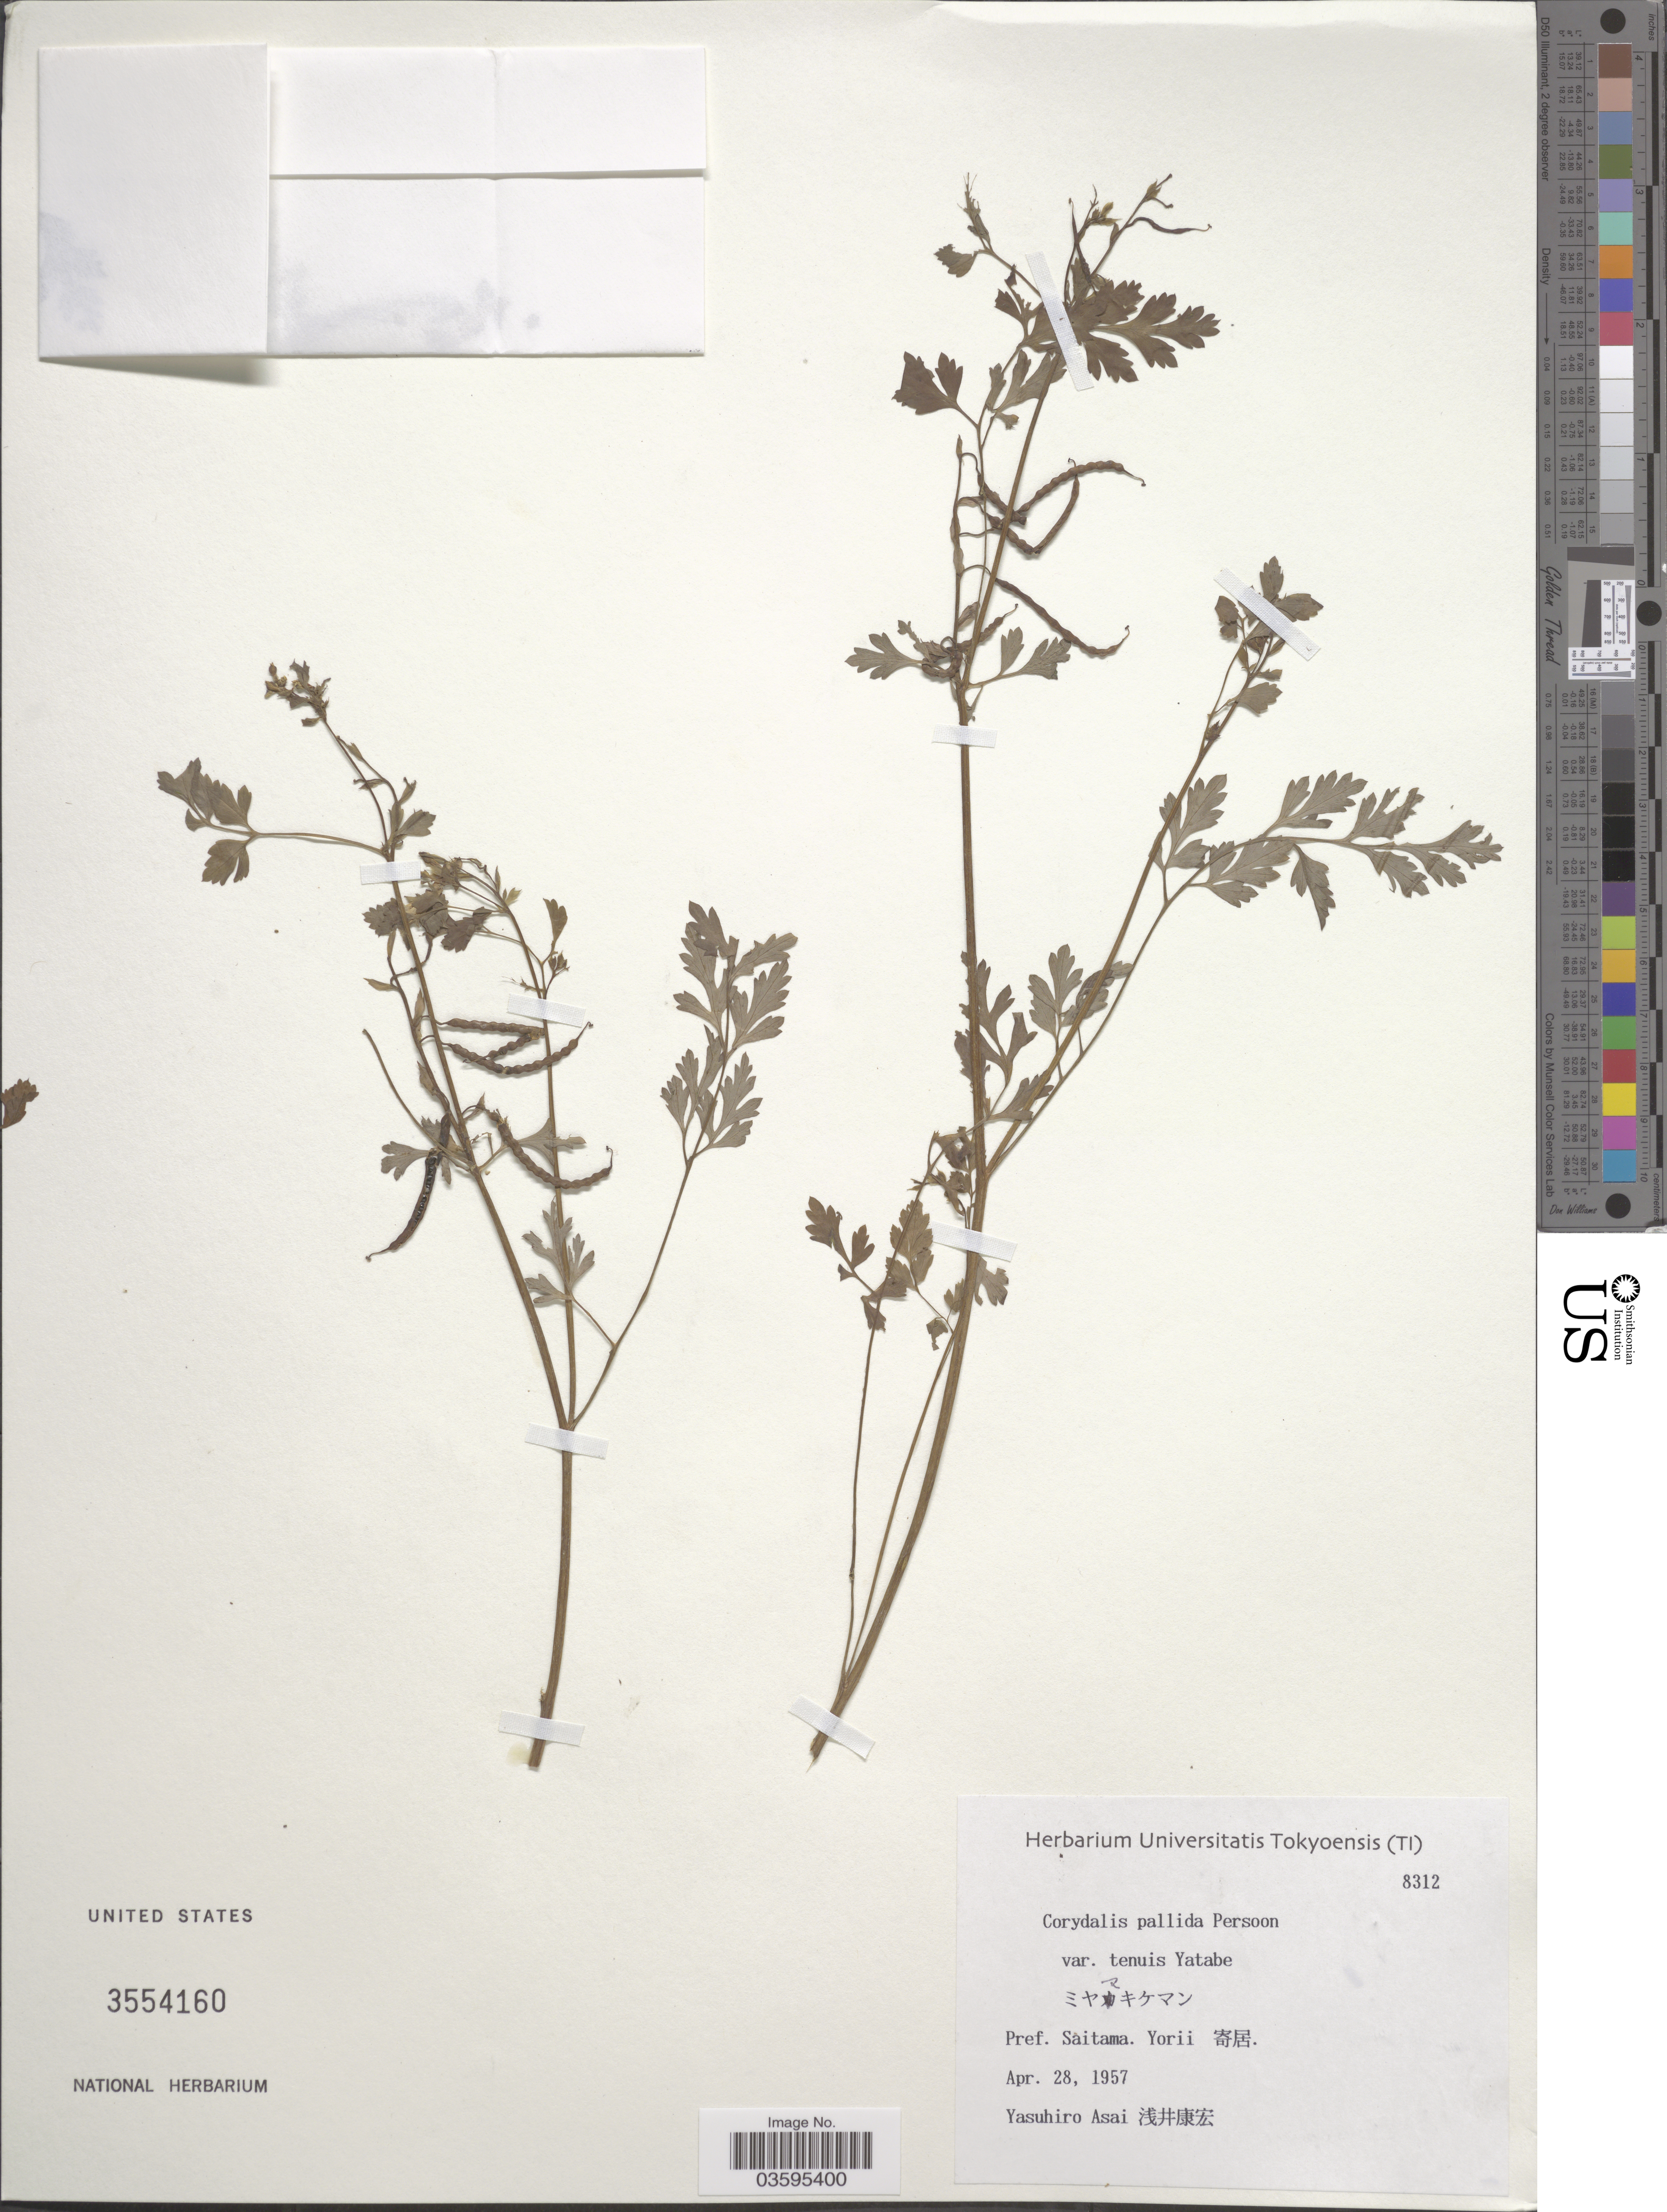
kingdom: Plantae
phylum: Tracheophyta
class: Magnoliopsida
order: Ranunculales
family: Papaveraceae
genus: Corydalis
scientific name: Corydalis pallida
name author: (Thunb.) Pers.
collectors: Y. Asai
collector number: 8312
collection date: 1957-04-28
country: Japan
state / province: Saitama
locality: Pref. Saitama. Yorii X.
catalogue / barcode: US 3554160